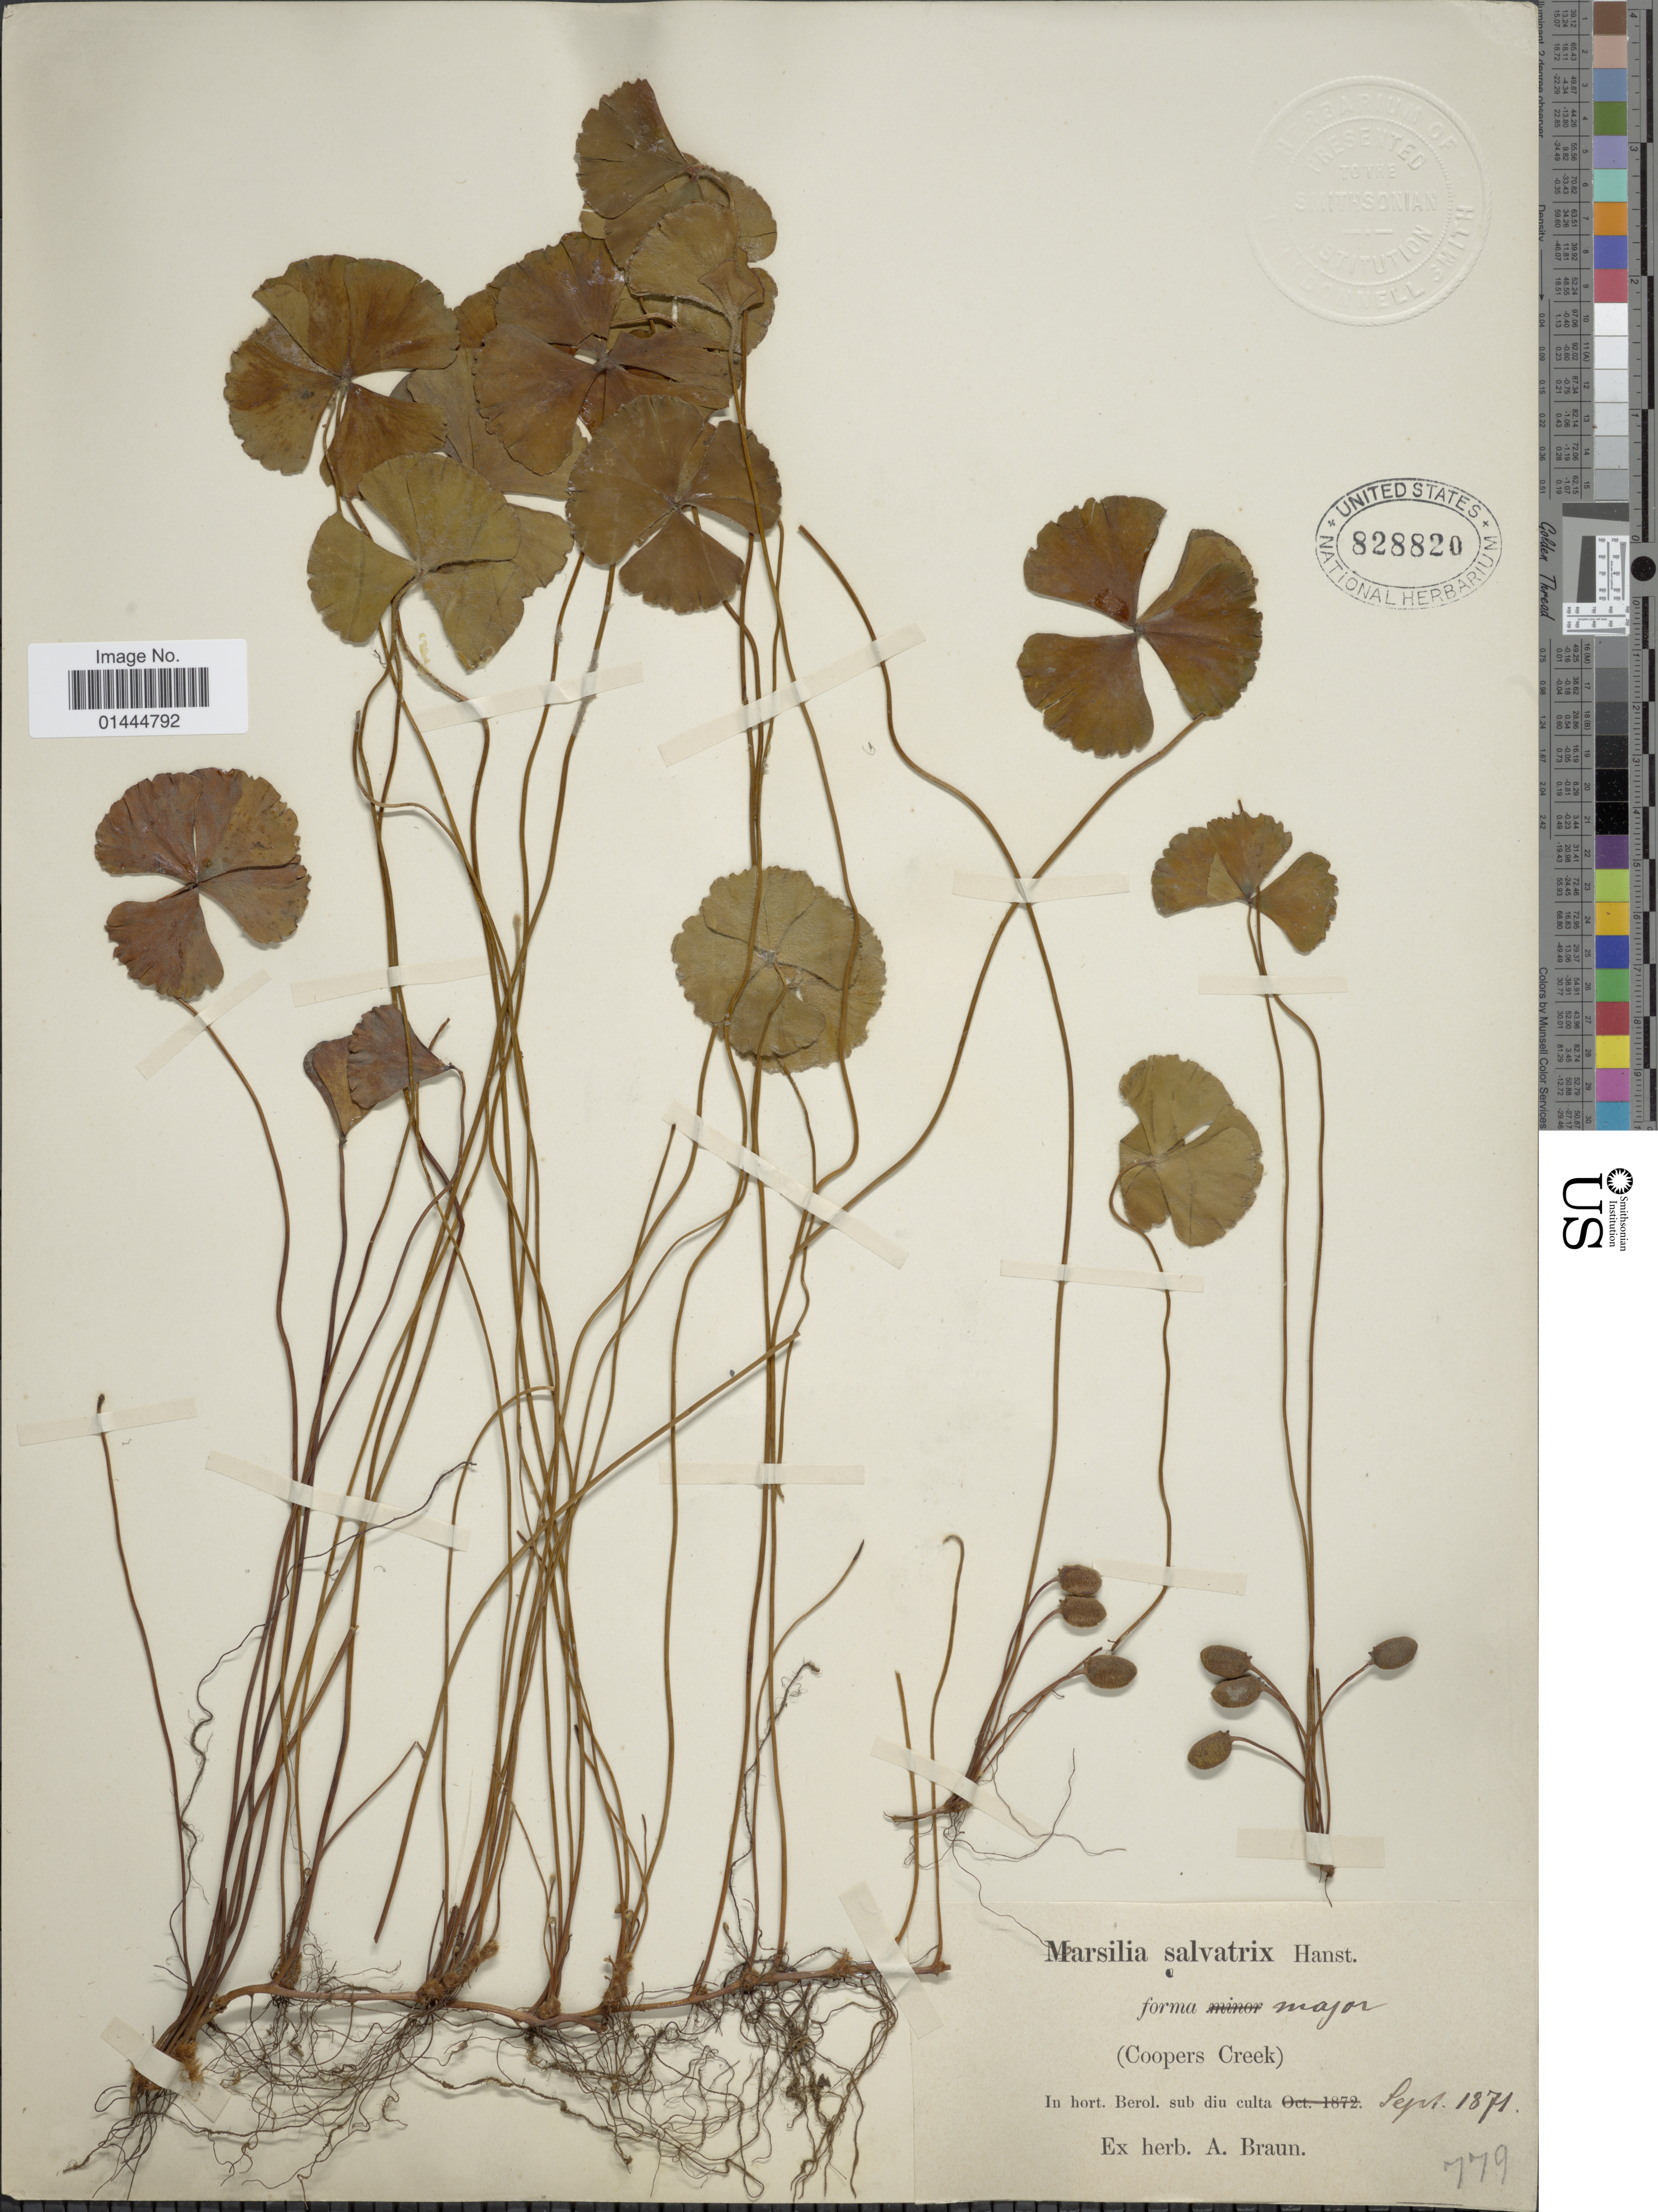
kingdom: Plantae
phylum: Tracheophyta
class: Polypodiopsida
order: Salviniales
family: Marsileaceae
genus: Marsilea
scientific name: Marsilea drummondii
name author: A. Braun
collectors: ex herb. A. Braun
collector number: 779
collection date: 1871-09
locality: In hort. Berol. sub diu culta.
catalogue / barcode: US 828820